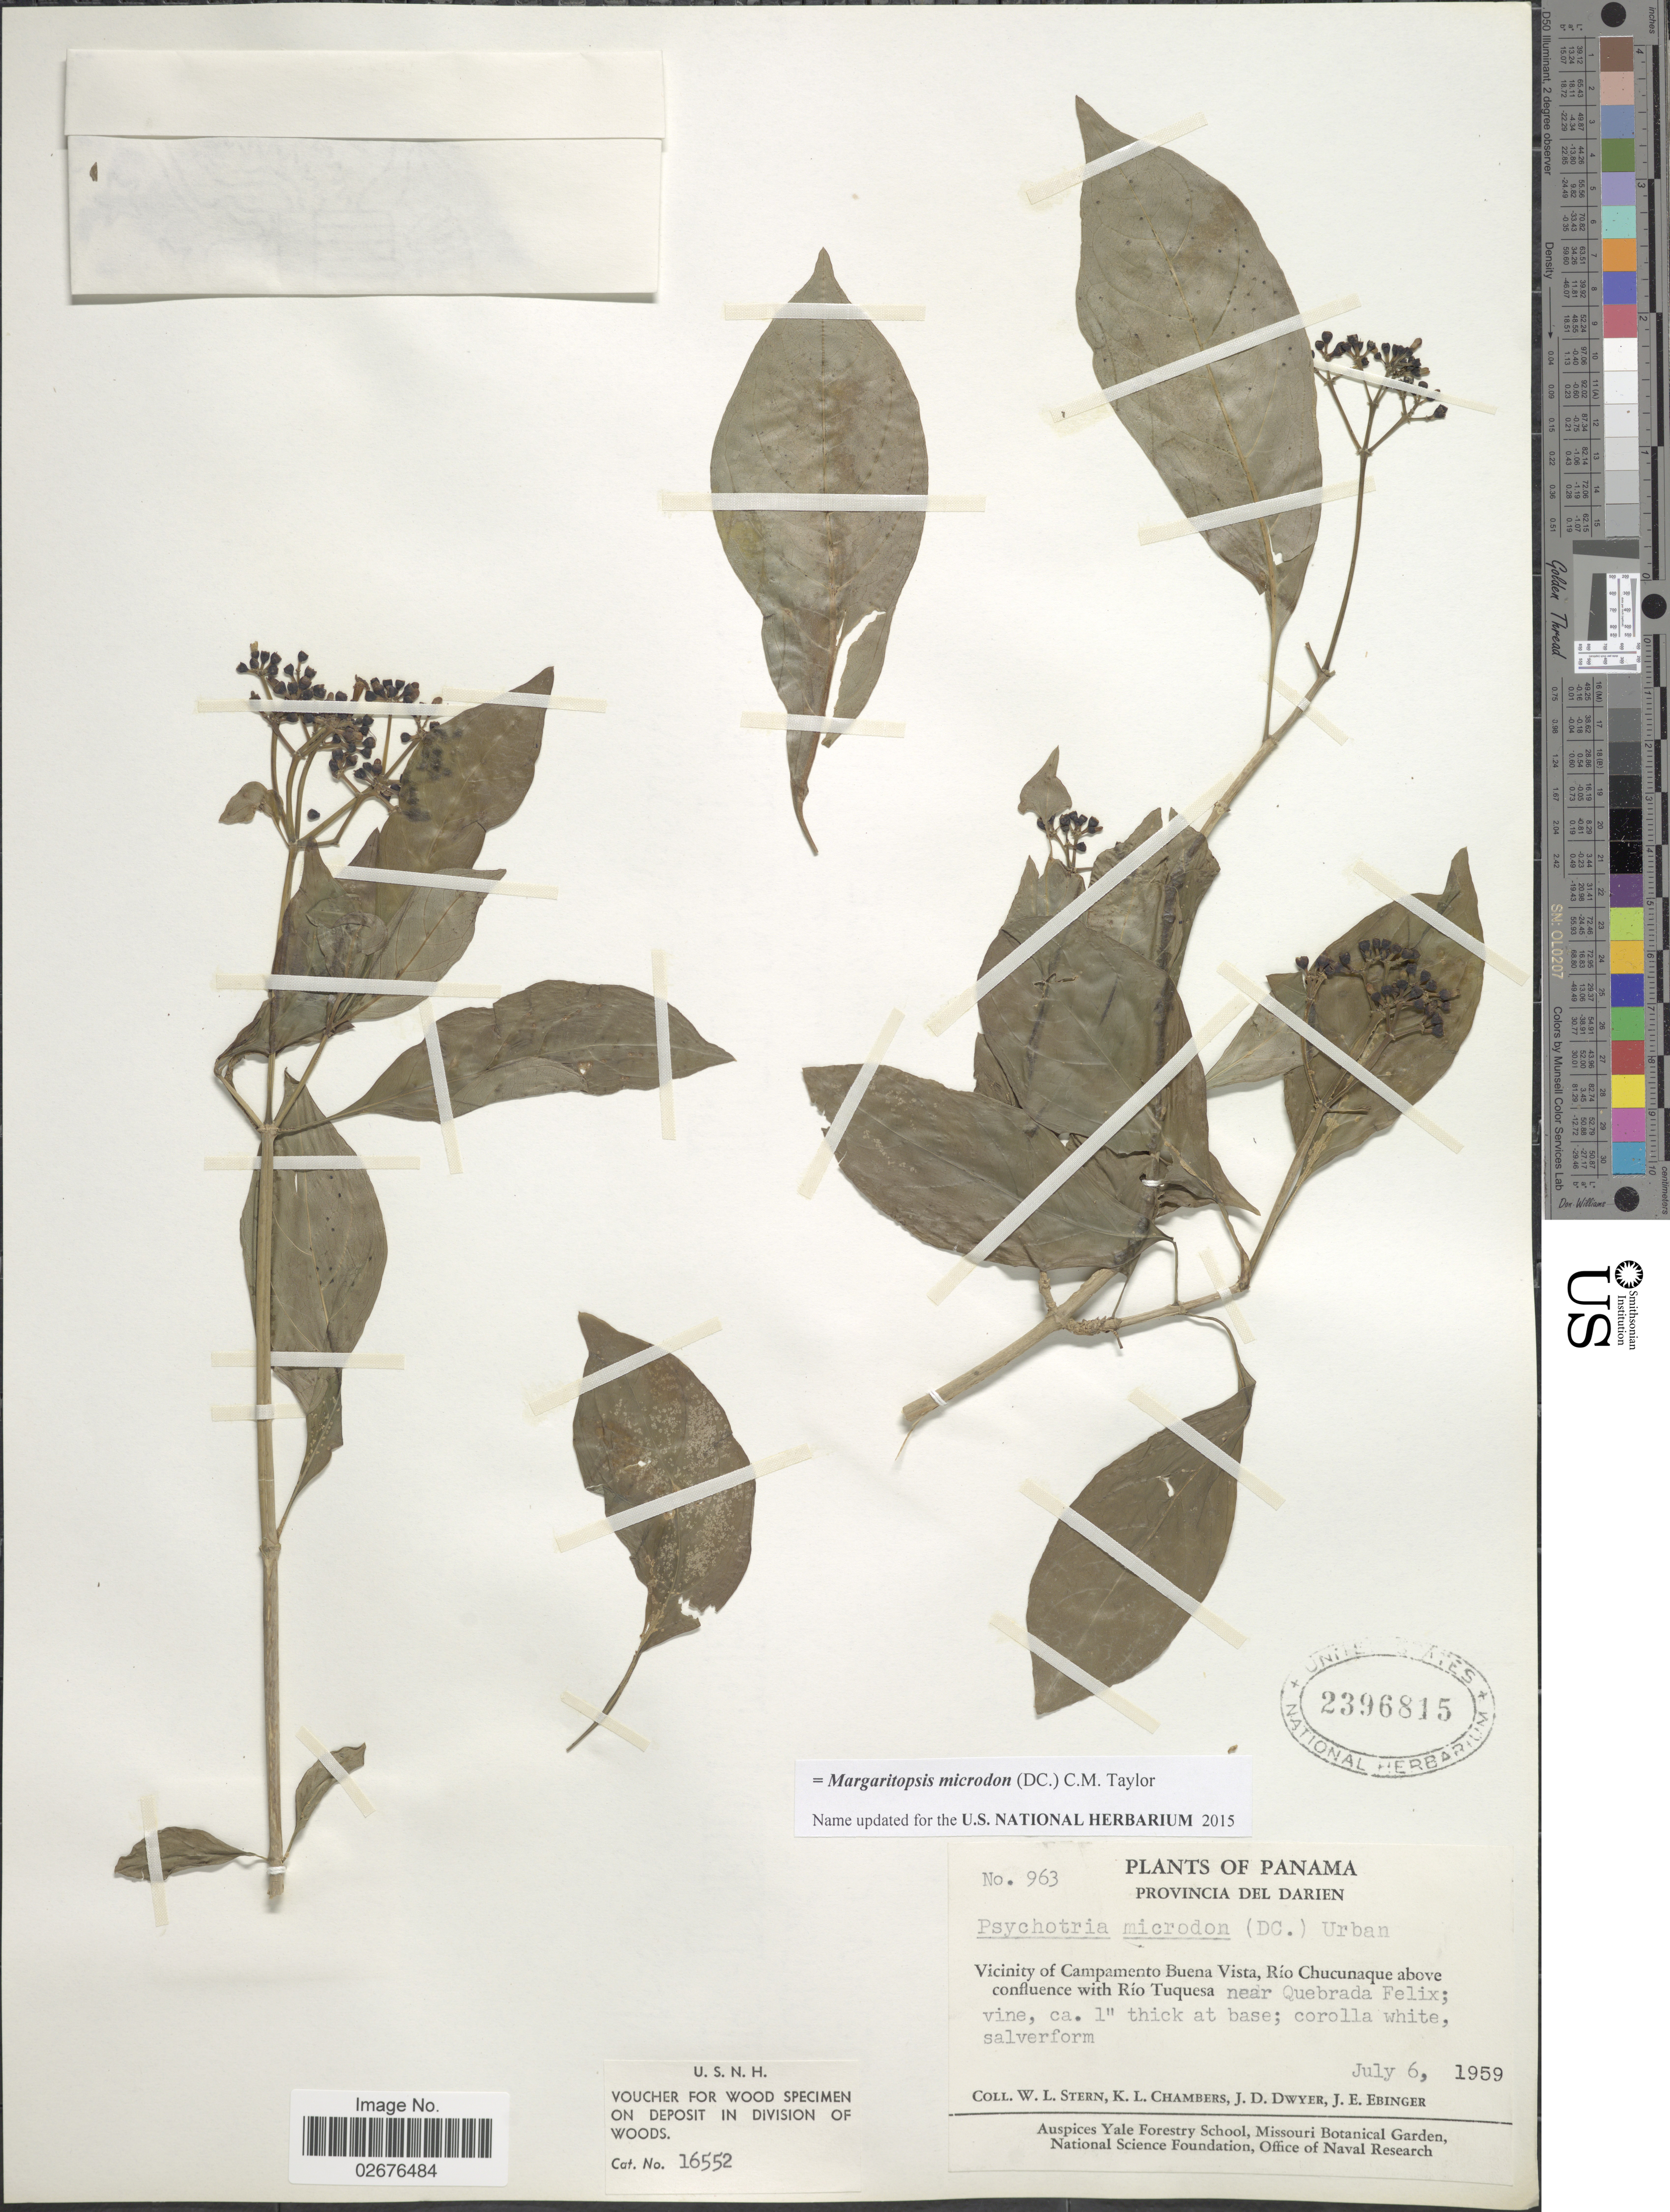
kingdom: Plantae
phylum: Tracheophyta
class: Magnoliopsida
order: Gentianales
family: Rubiaceae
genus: Margaritopsis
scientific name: Margaritopsis microdon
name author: (DC.) C.M. Taylor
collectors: W. L. Stern, K. Chambers, J. D. Dwyer & J. Ebinger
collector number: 963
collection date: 1959-07-06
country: Panama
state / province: Darién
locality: Vicinity of Campamento Bueno Vista, Rio Chucunaque above confluence with Rio Tuquesa near Quebrada Felix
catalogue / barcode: US 2396815